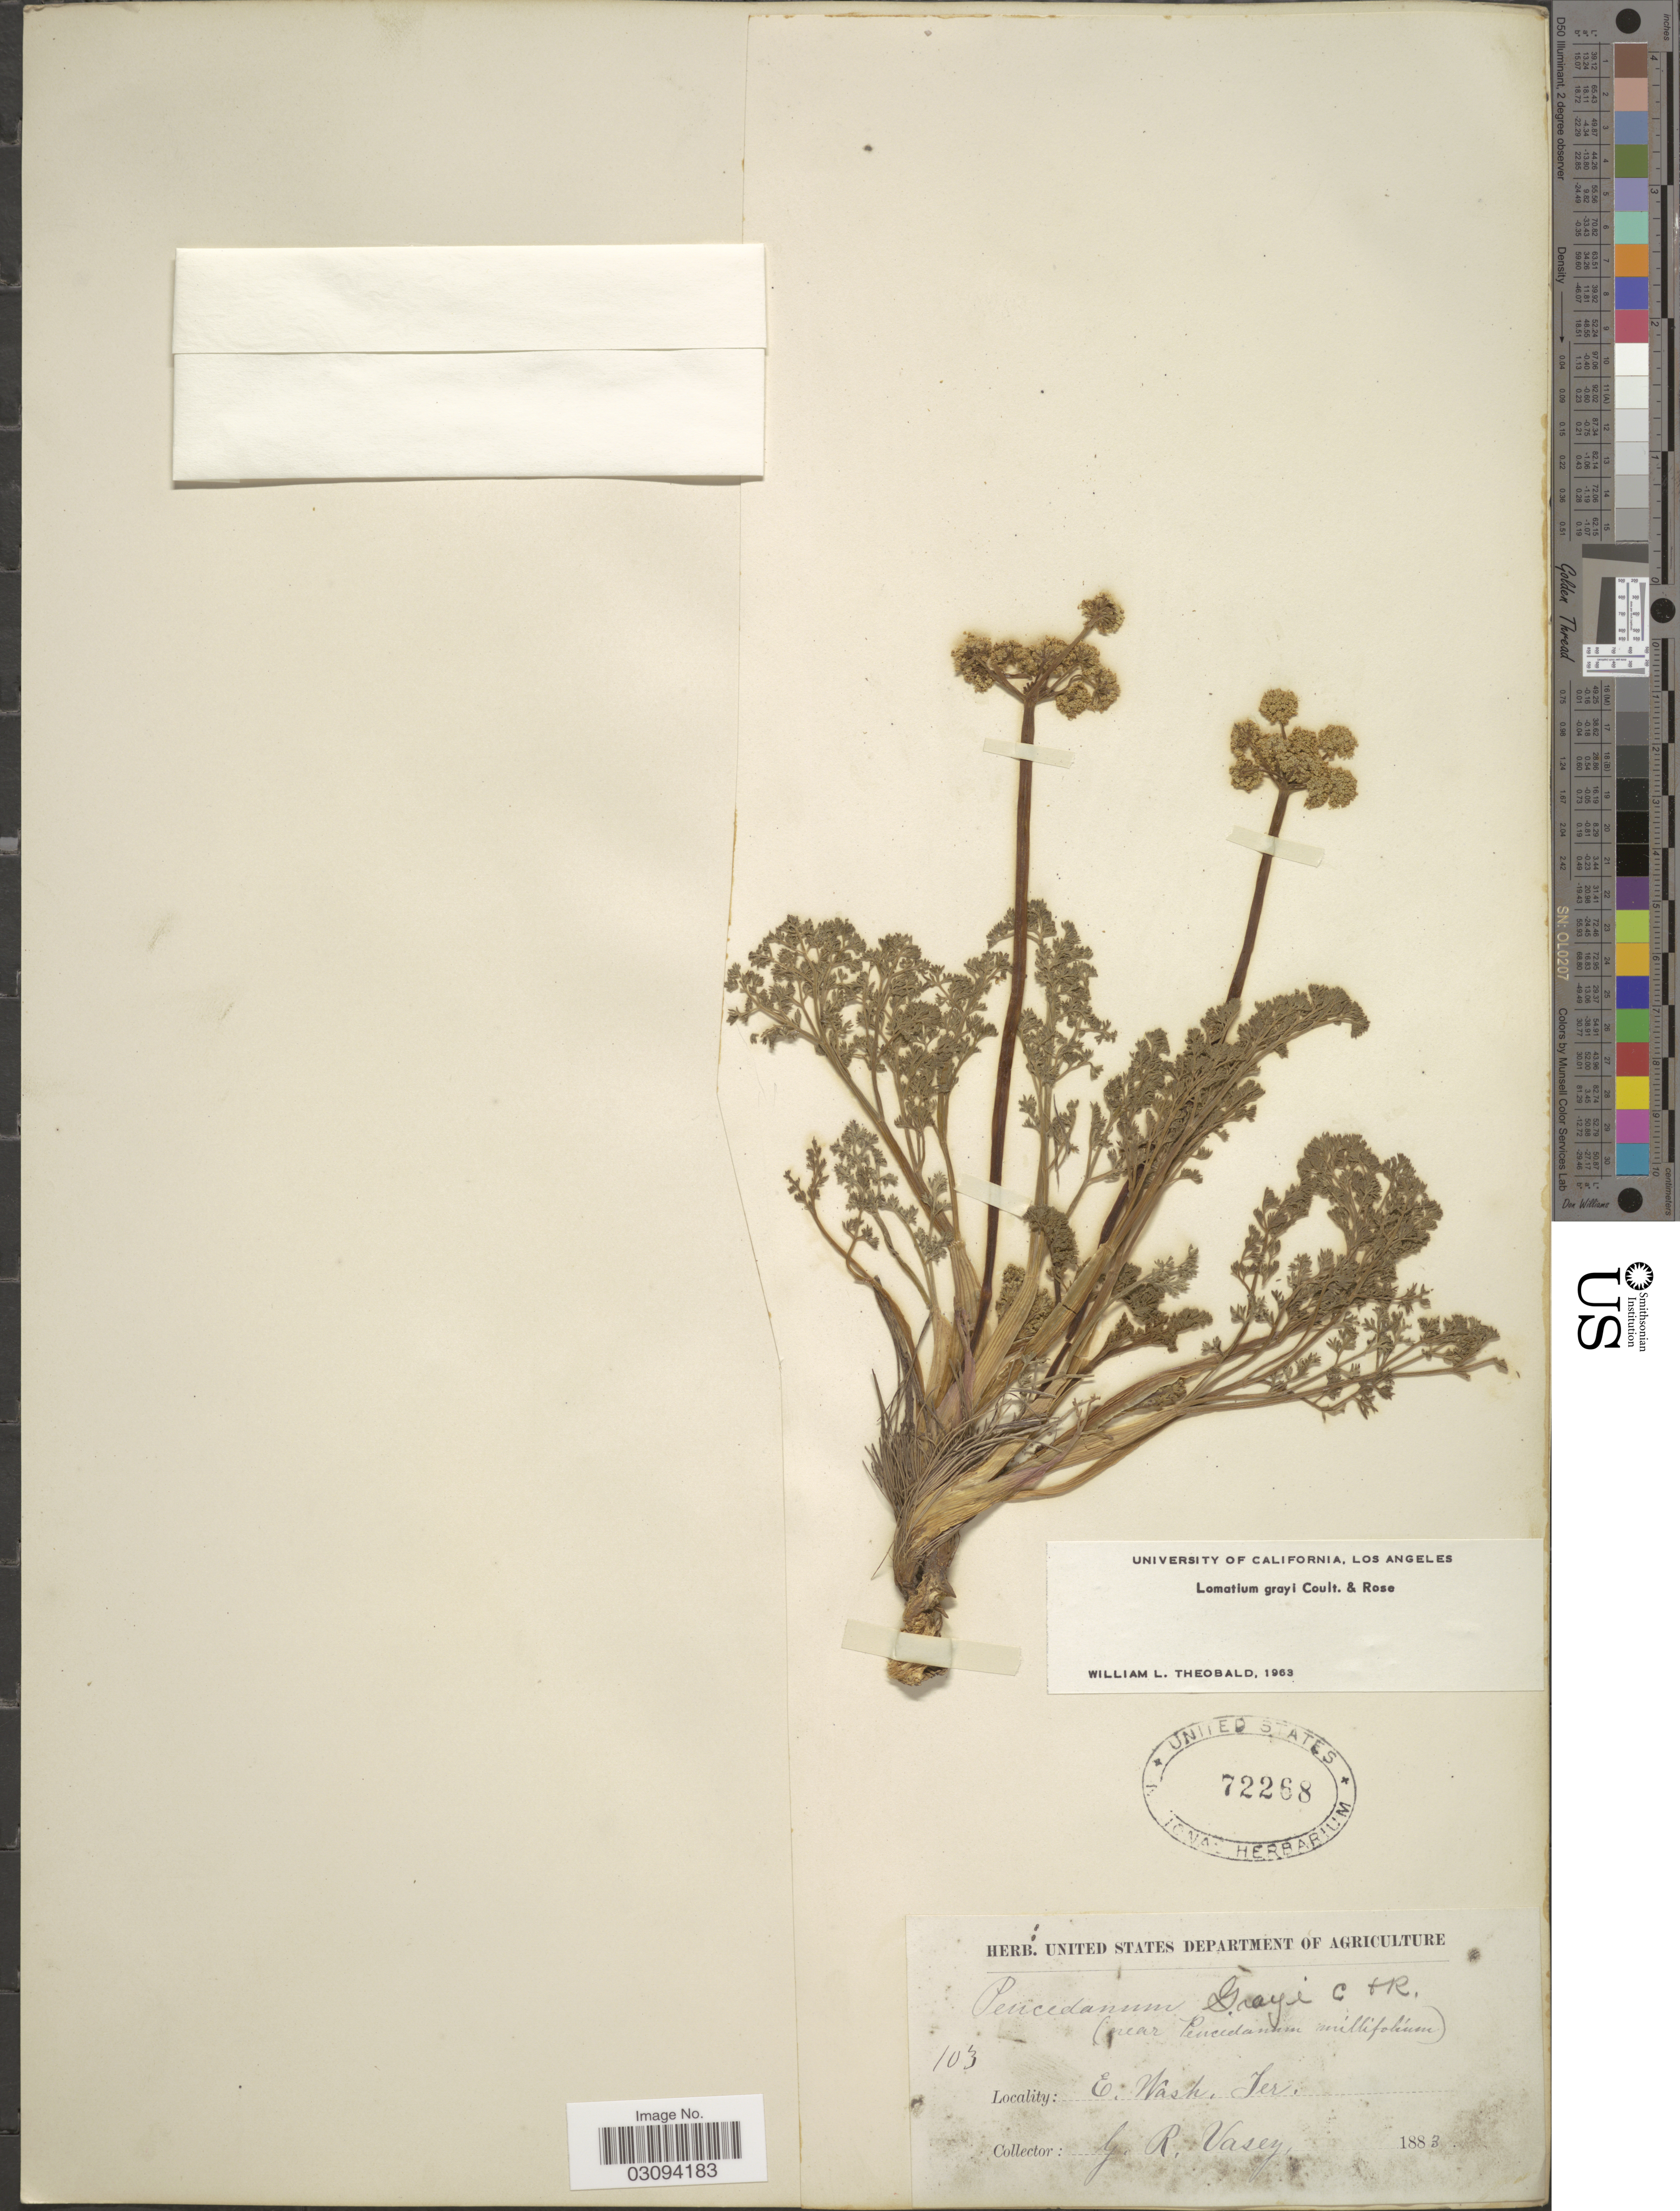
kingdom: Plantae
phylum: Tracheophyta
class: Magnoliopsida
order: Apiales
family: Apiaceae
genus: Lomatium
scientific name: Lomatium grayi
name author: (J.M. Coult. & Rose) J.M. Coult. & Rose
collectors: G. R. Vasey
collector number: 103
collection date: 1883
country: United States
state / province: Washington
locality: E. Wash. Ter.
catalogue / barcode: US 72268